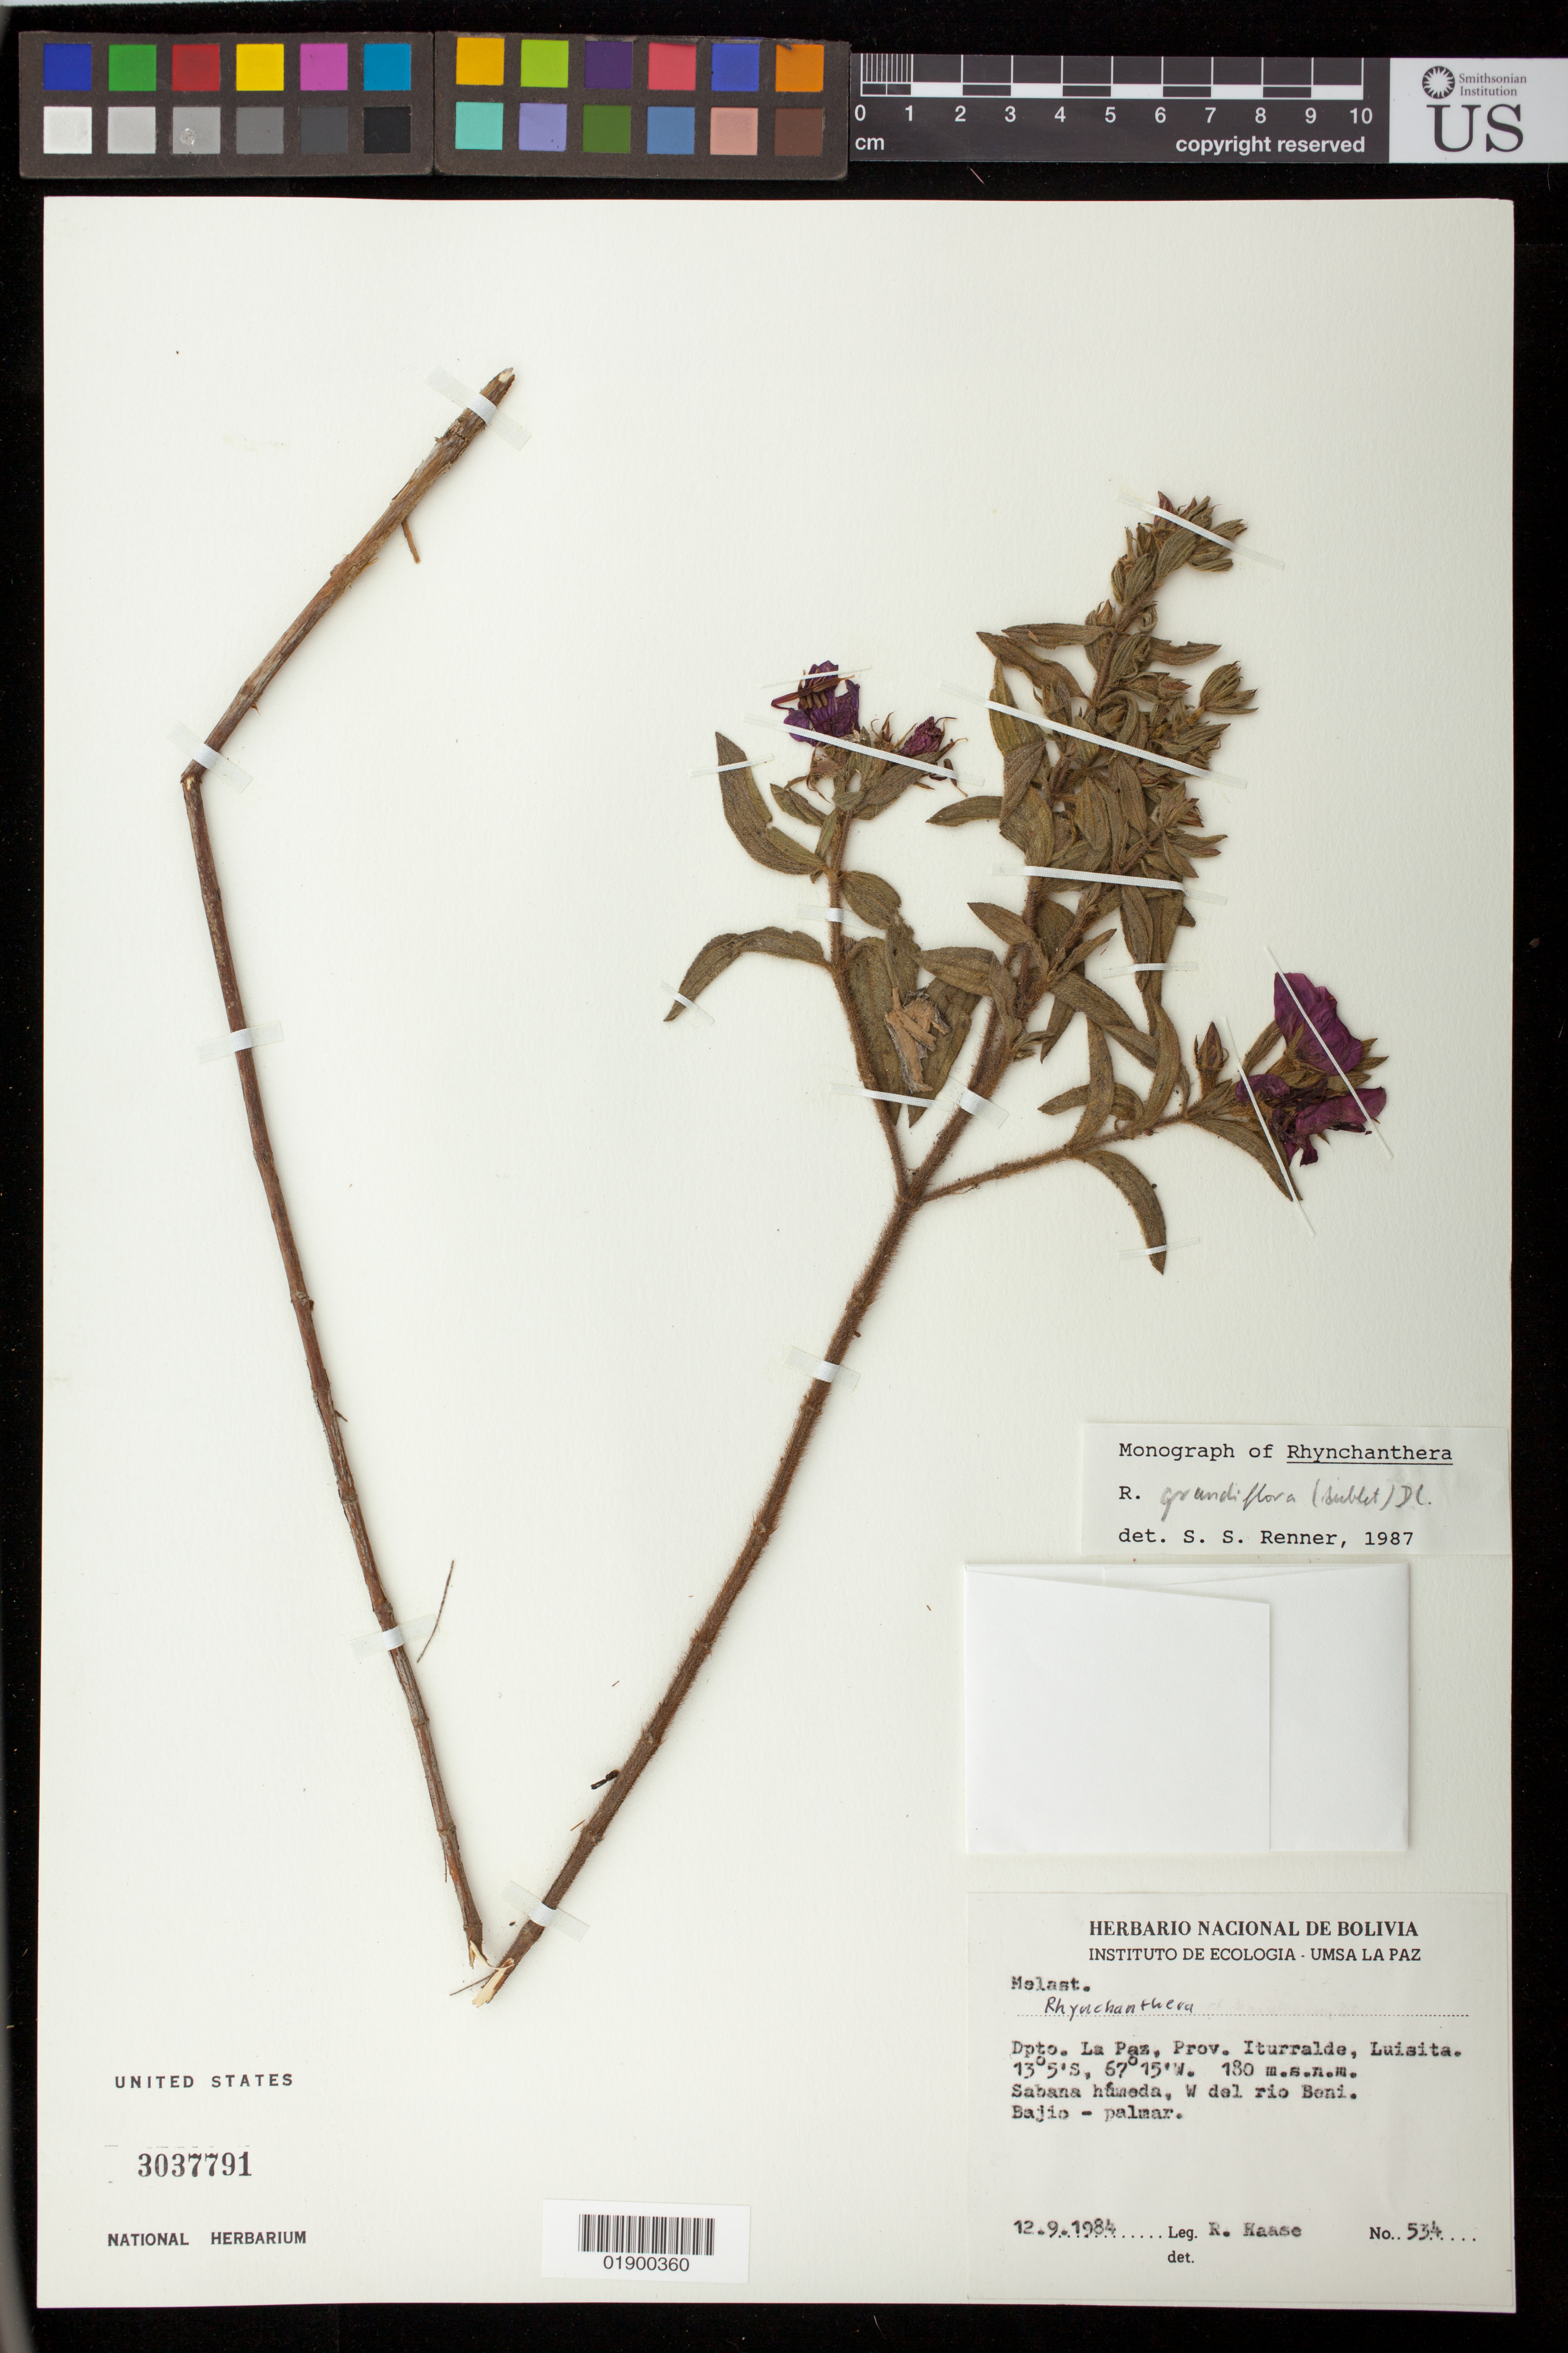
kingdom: Plantae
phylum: Tracheophyta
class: Magnoliopsida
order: Myrtales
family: Melastomataceae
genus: Rhynchanthera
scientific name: Rhynchanthera grandiflora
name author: (Aubl.) DC.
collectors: R. Haase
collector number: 534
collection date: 1984-09-12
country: Bolivia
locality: Dpto. La Paz, Prov. Iturralde, Luisita. W del rio Beni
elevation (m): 180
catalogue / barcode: US 3037791